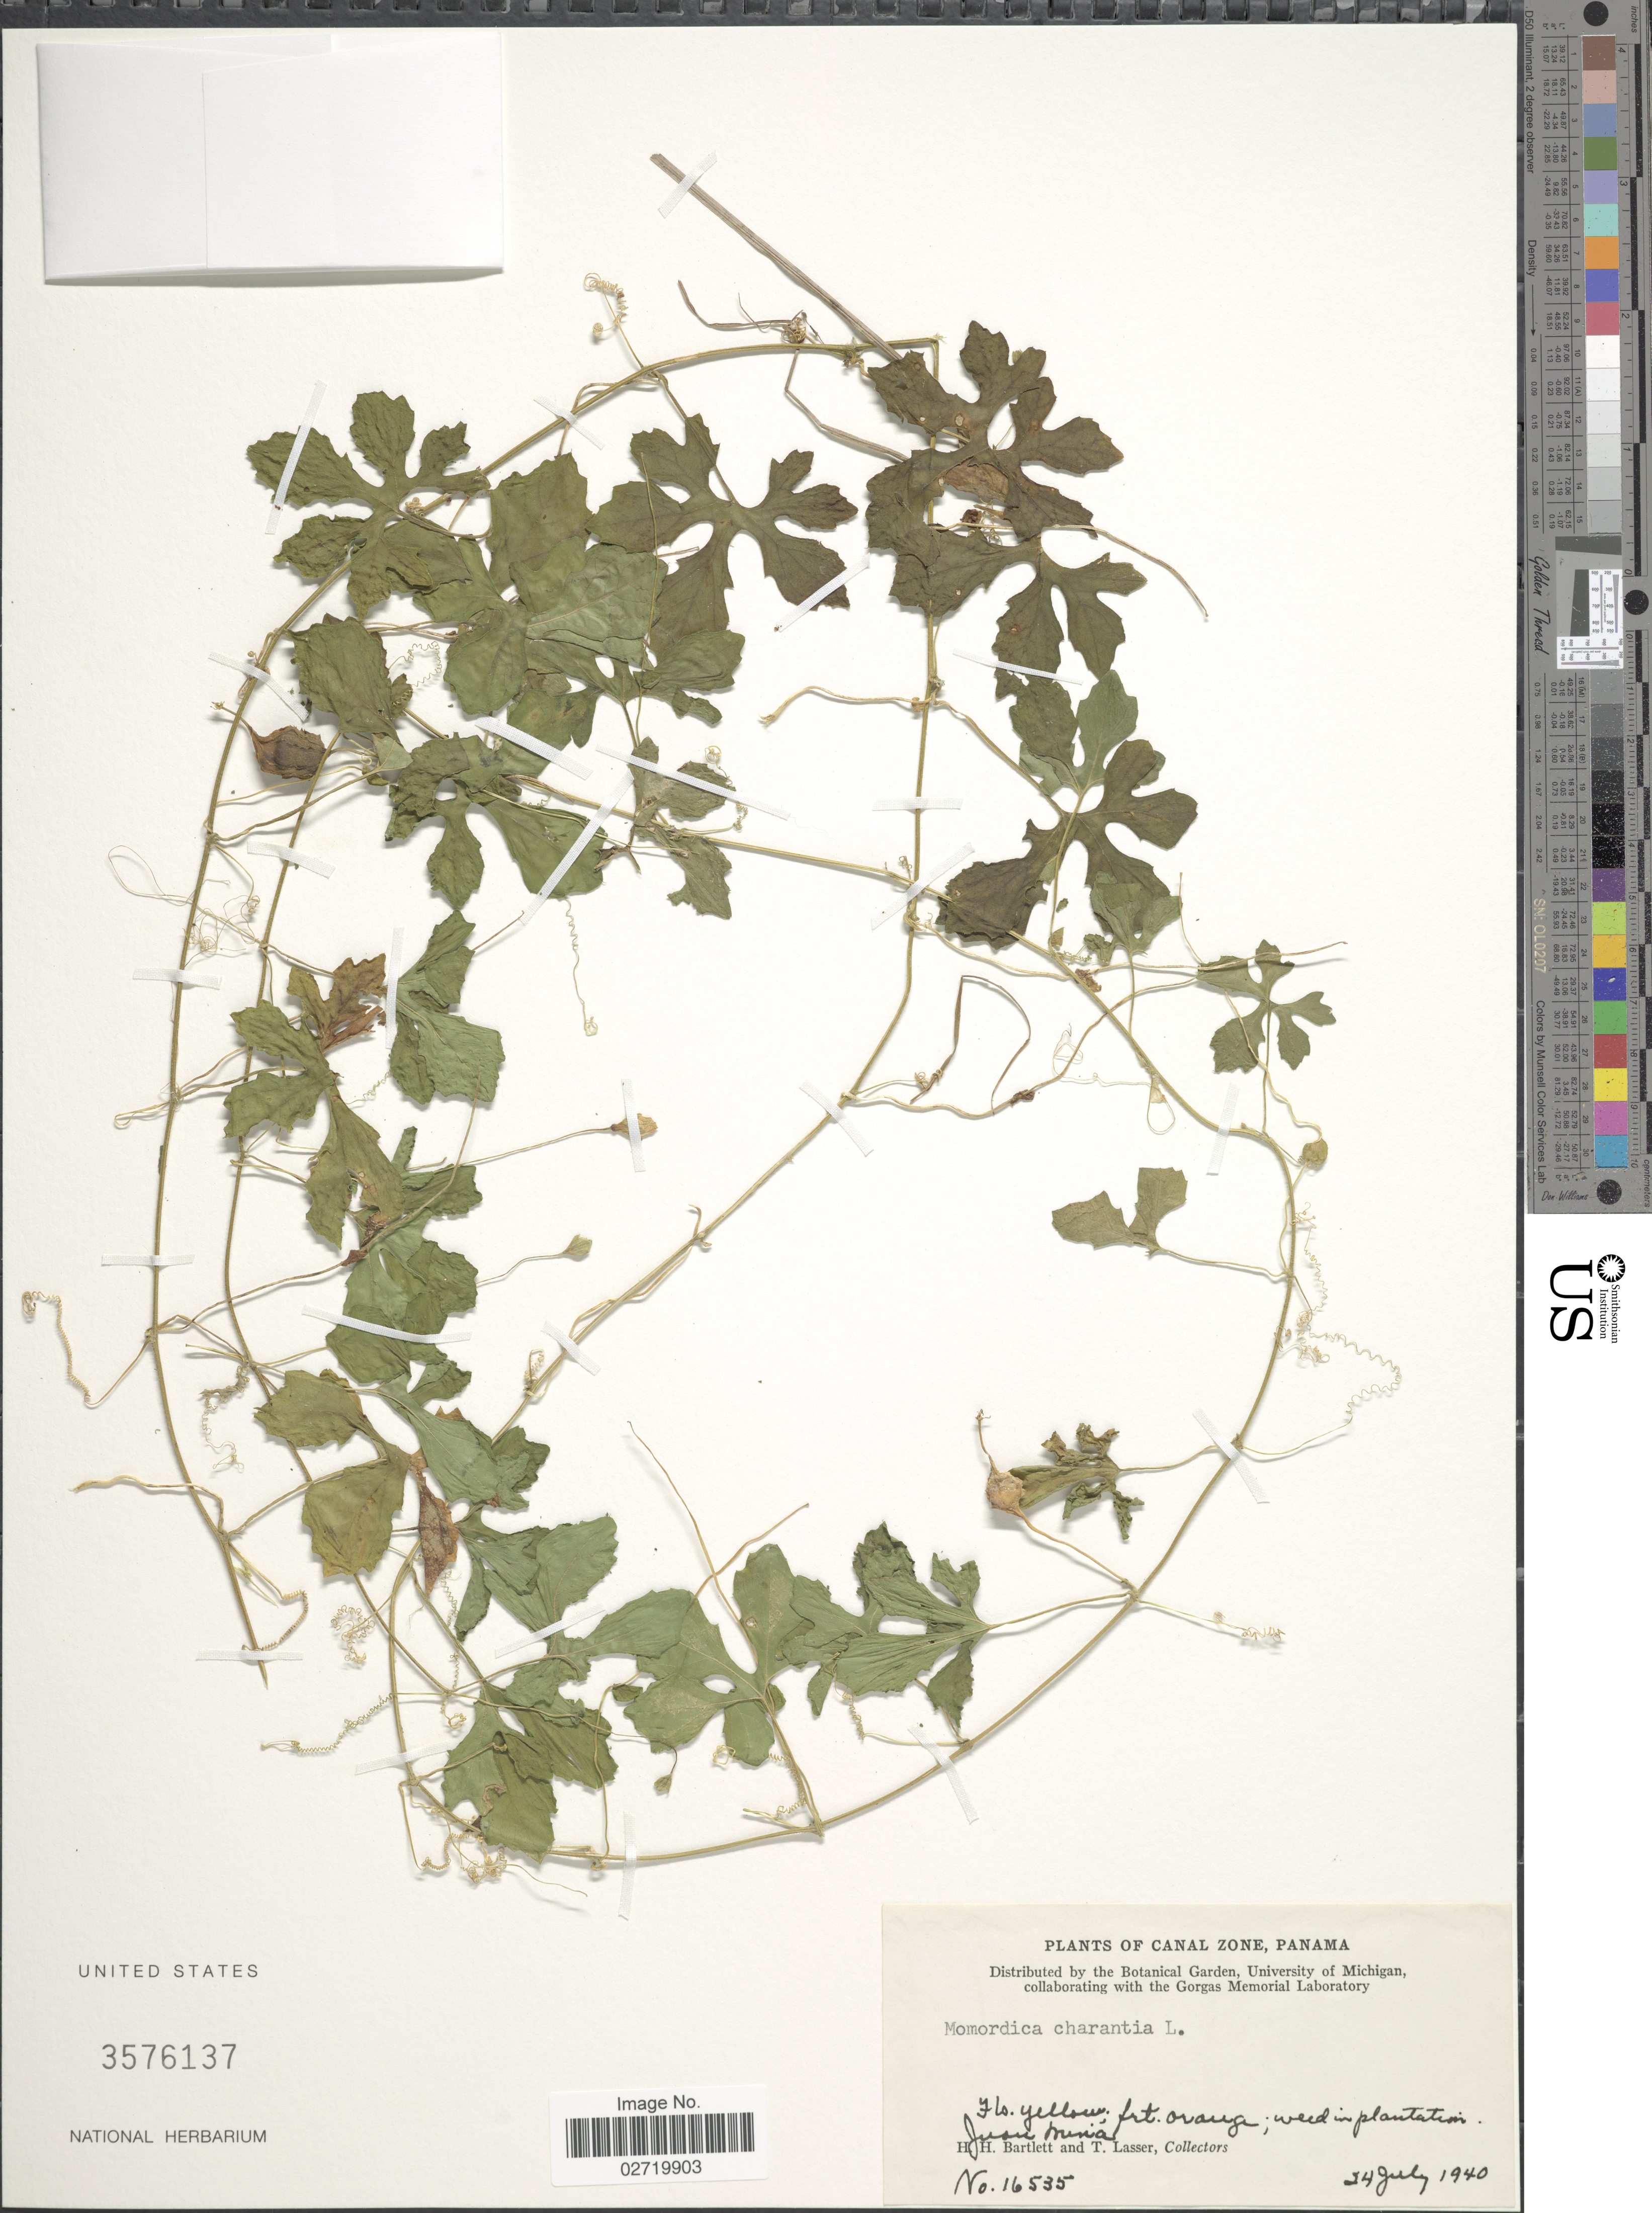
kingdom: Plantae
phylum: Tracheophyta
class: Magnoliopsida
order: Cucurbitales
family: Cucurbitaceae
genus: Momordica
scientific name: Momordica charantia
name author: L.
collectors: H. H. Bartlett & T. Lasser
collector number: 16535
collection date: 1940-07-24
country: Panama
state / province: Colón / Panamá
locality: Canal Zone. Jusu Müna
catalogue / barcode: US 3576137